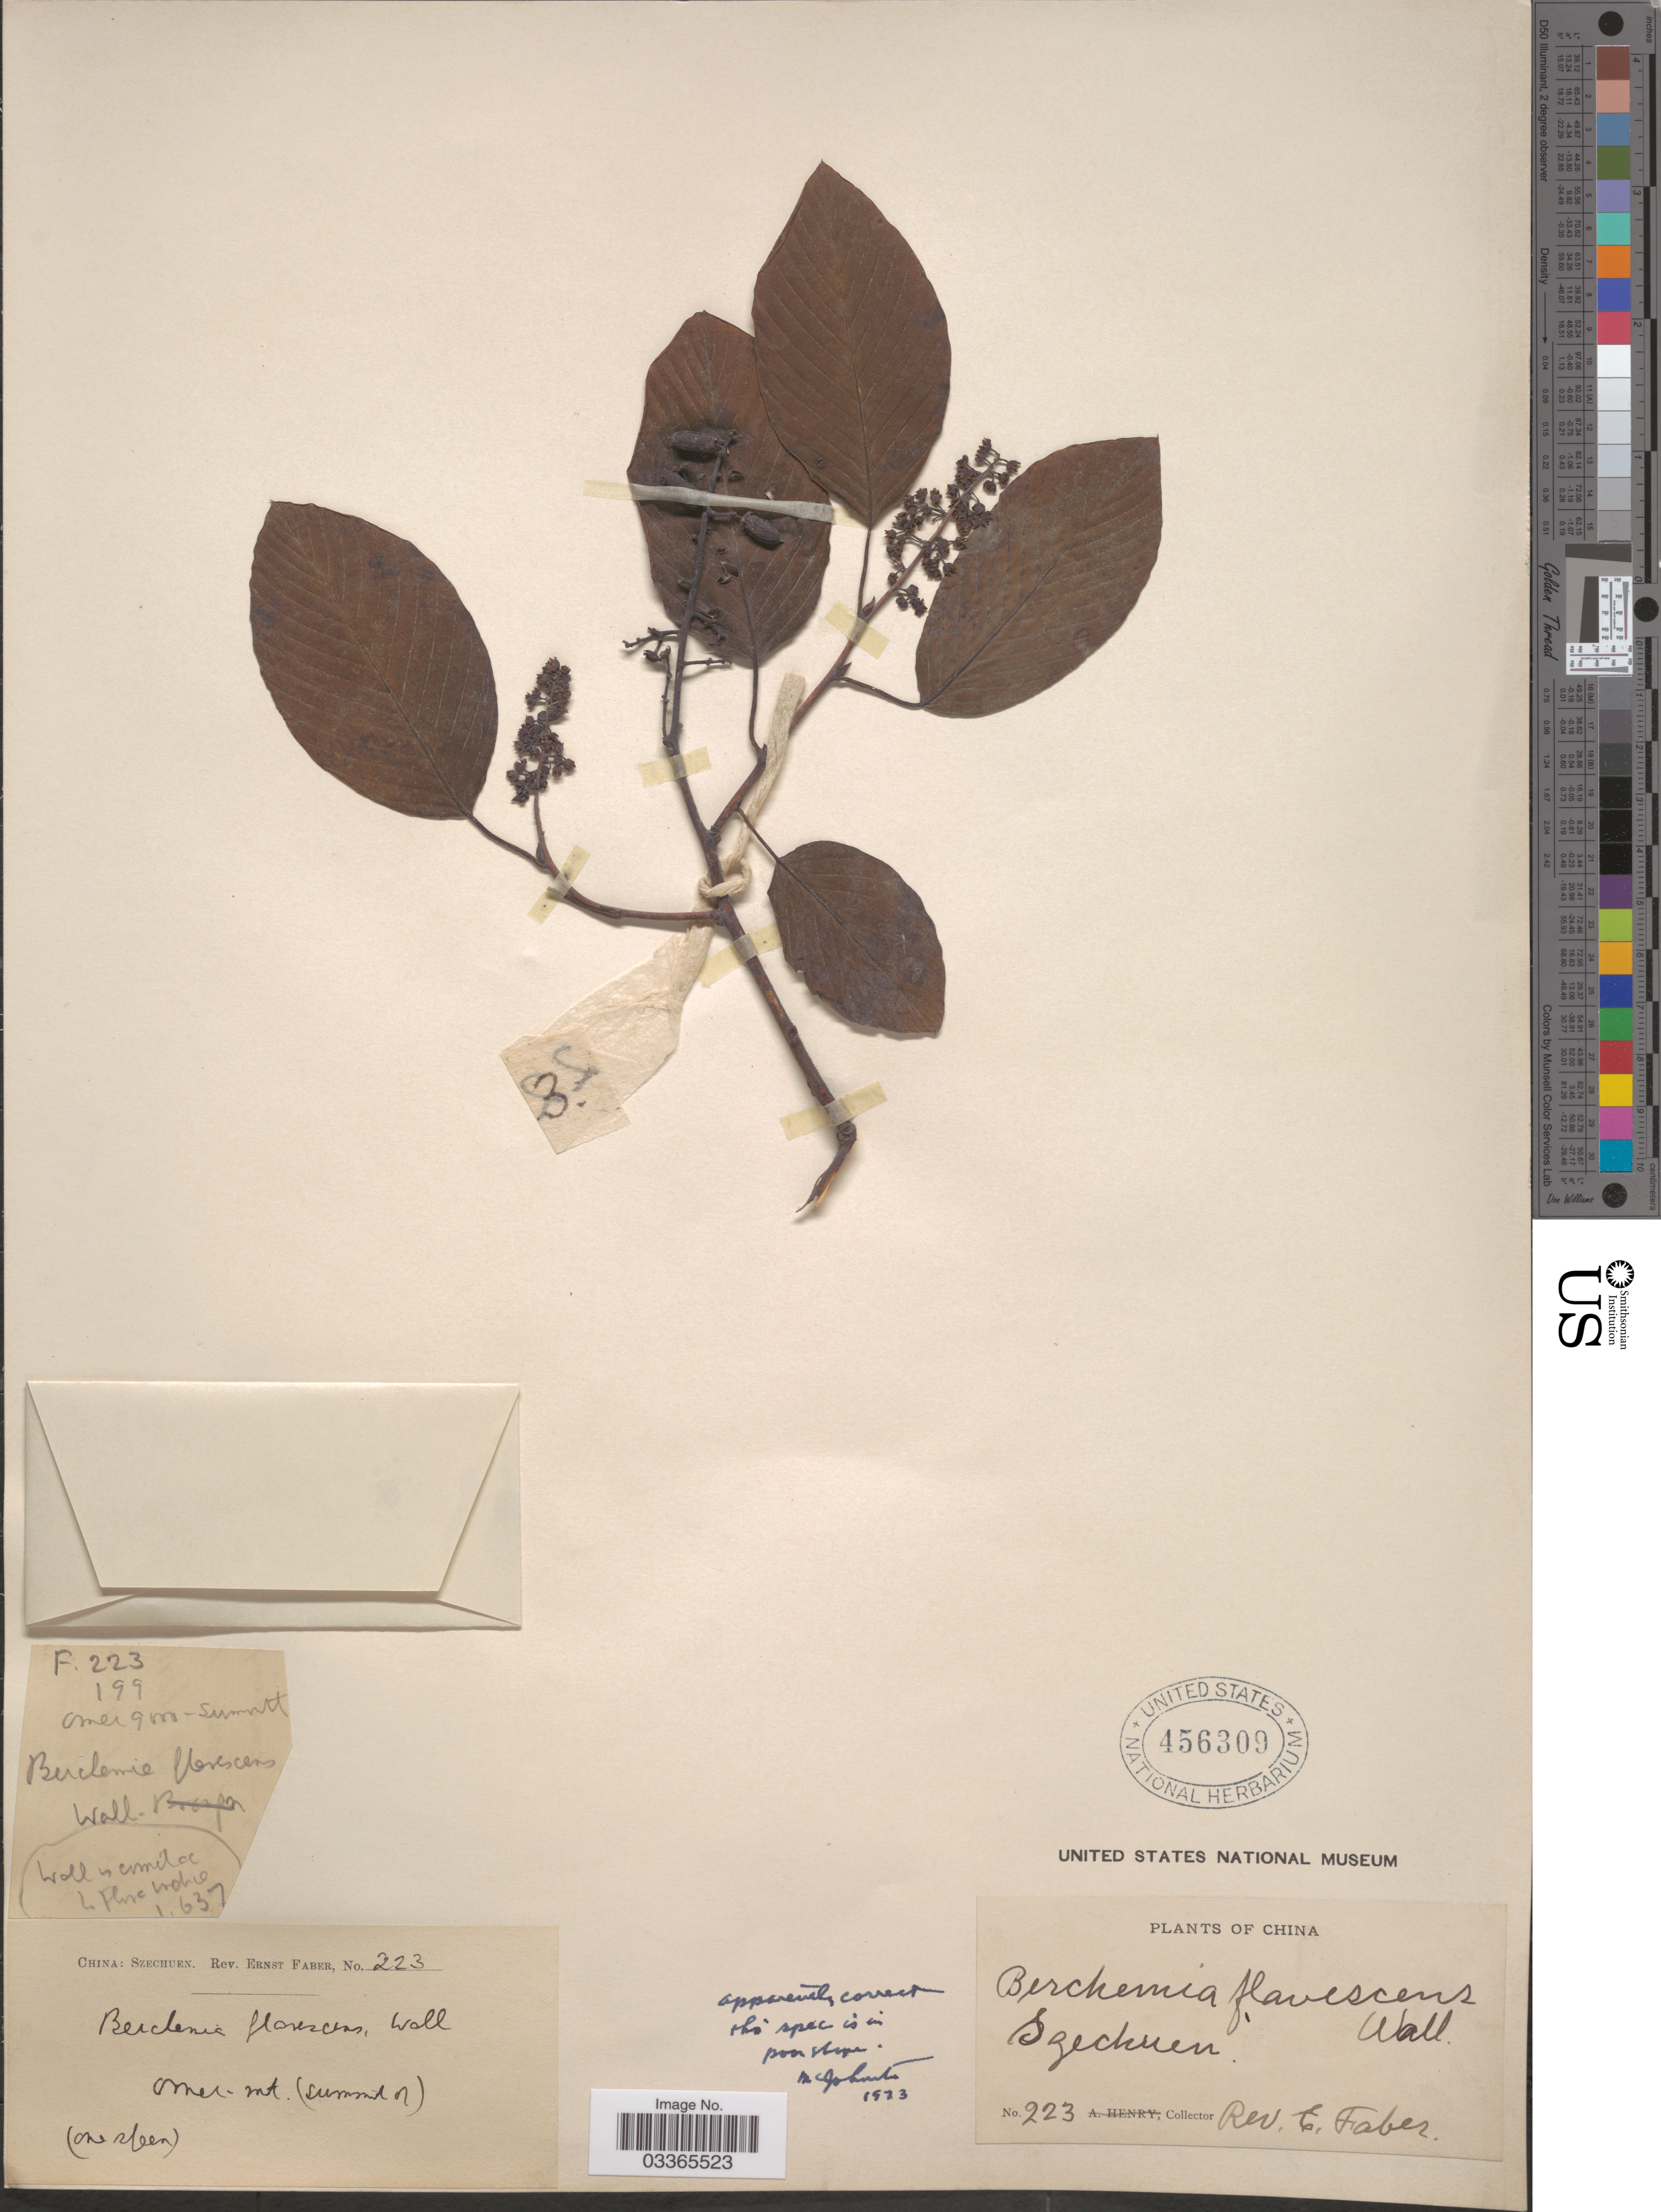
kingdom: Plantae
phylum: Tracheophyta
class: Magnoliopsida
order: Rosales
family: Rhamnaceae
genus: Berchemia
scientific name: Berchemia flavescens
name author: (Wall.) Brongn.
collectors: E. Faber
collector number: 223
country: China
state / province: Sichuan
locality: Szechuen, [illegible text] mt.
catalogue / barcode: US 456309